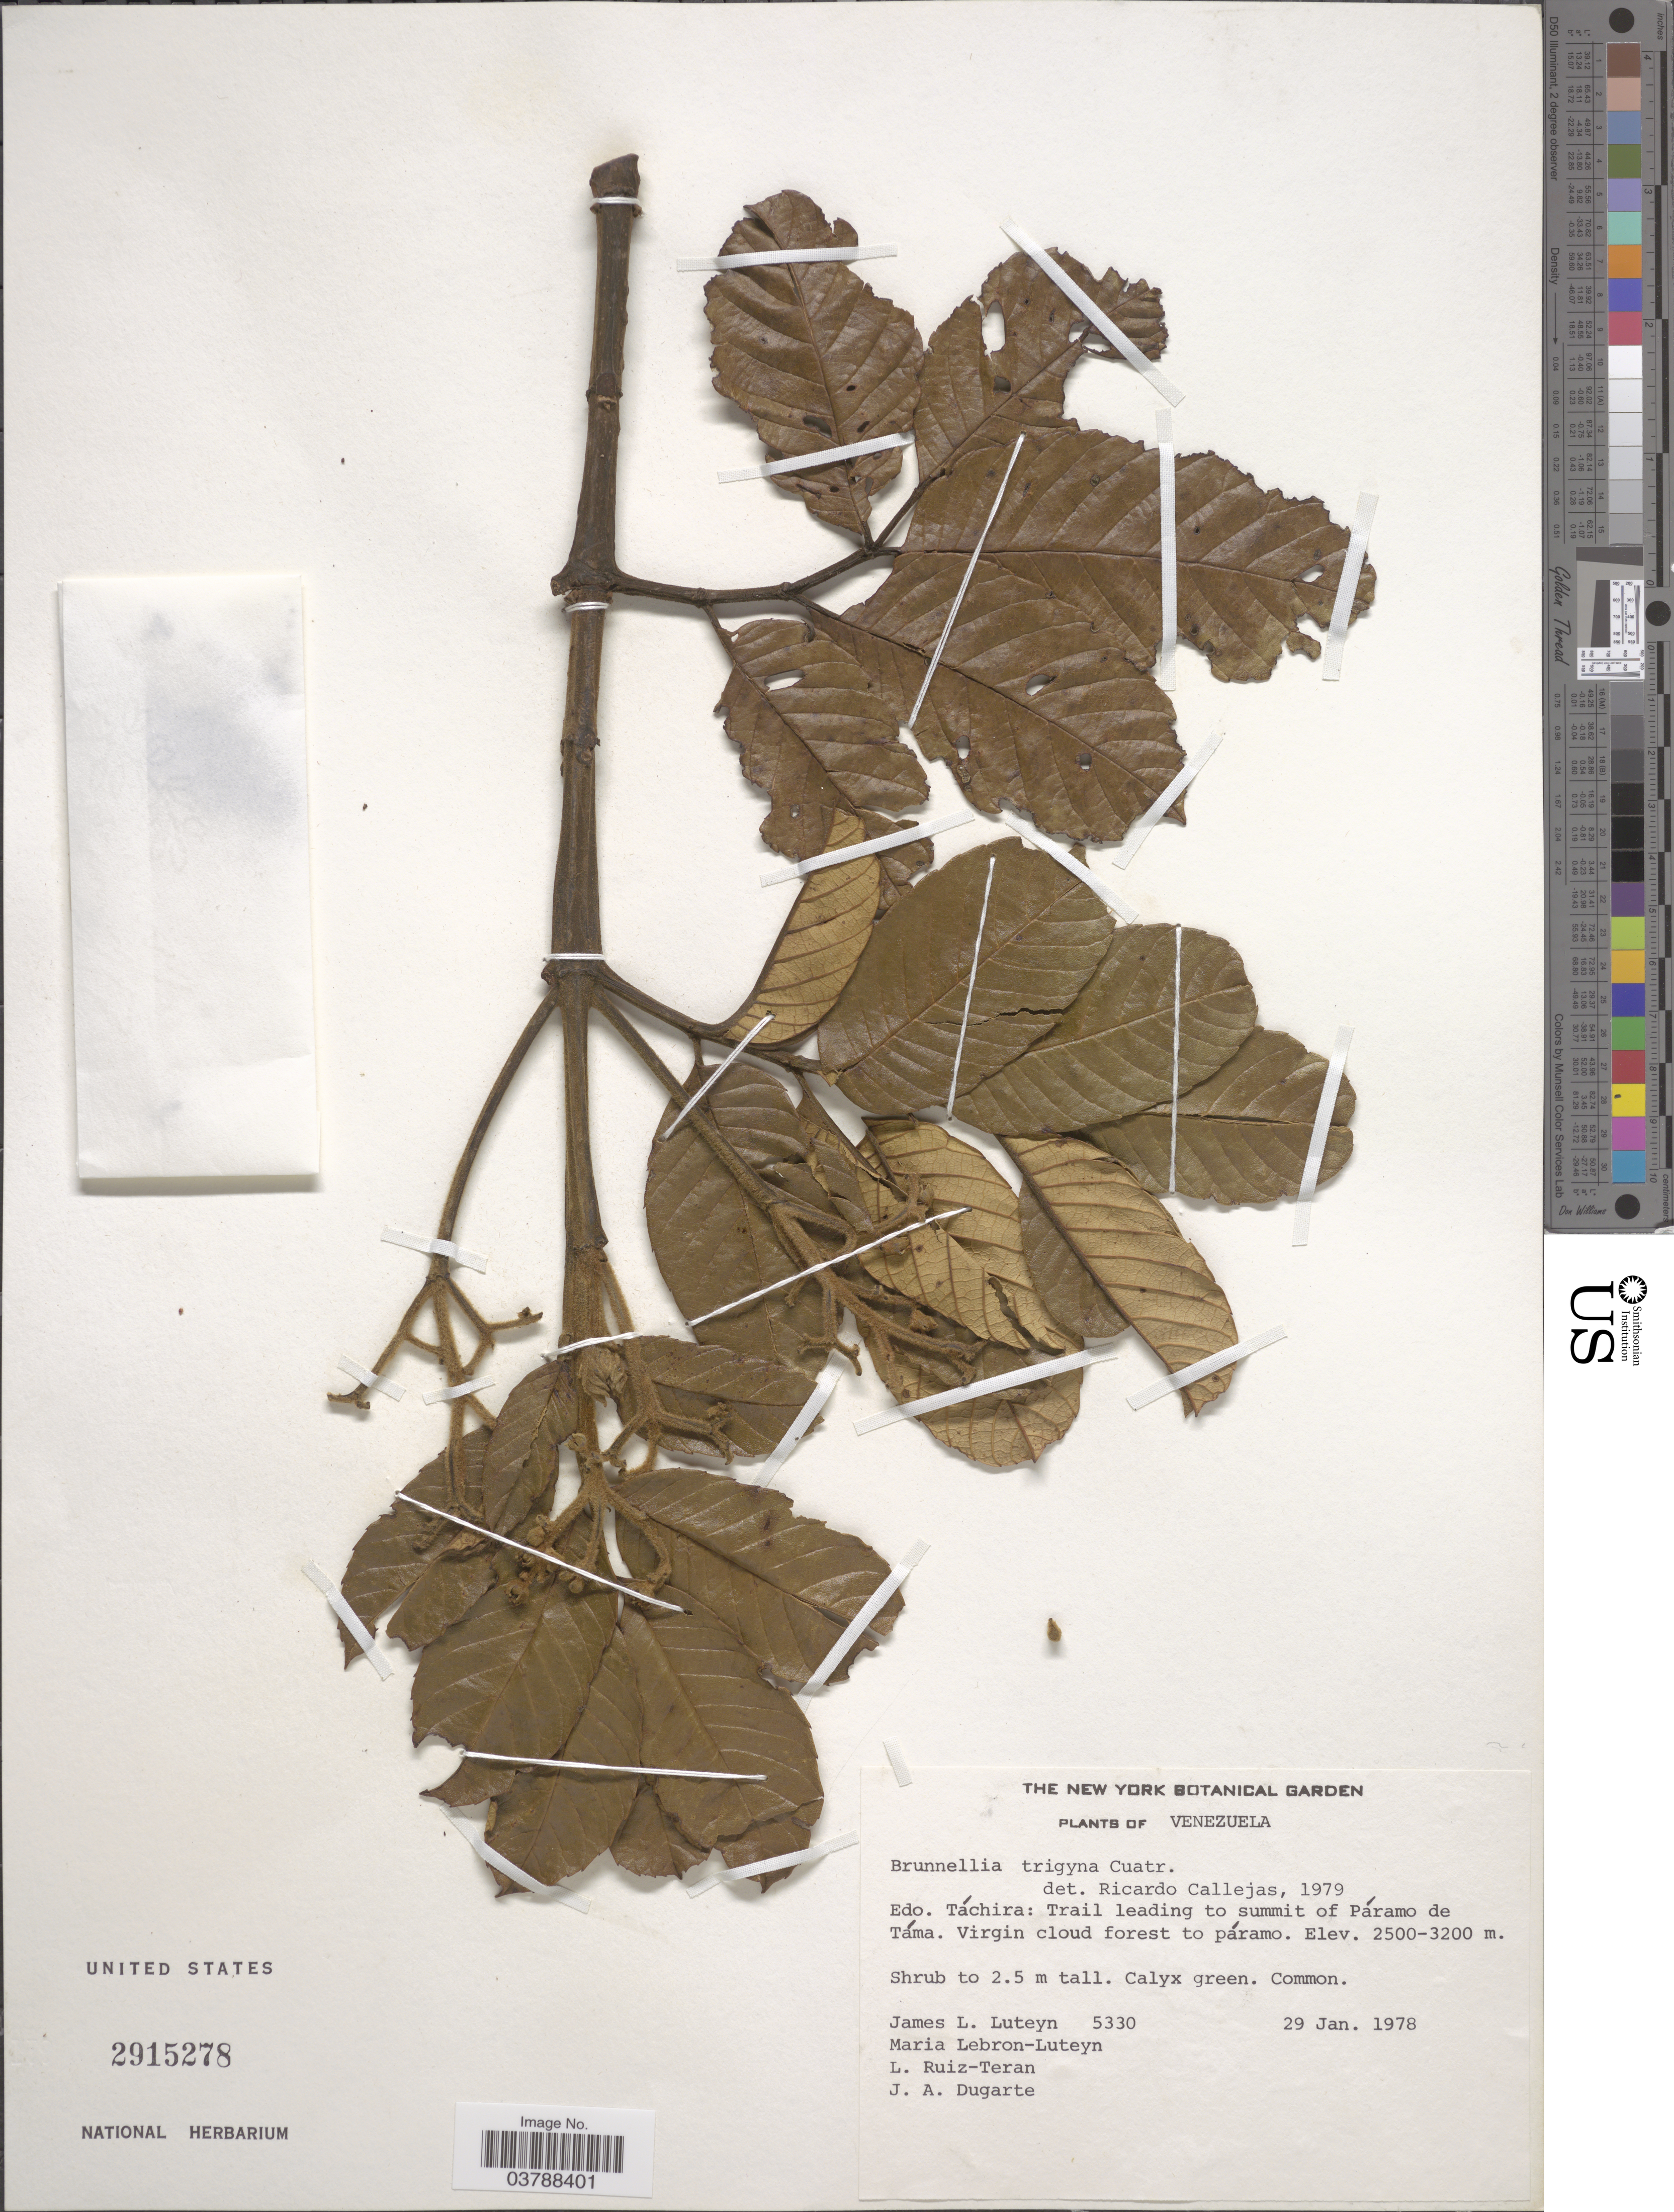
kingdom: Plantae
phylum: Tracheophyta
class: Magnoliopsida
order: Oxalidales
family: Brunelliaceae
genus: Brunellia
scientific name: Brunellia trigyna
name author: Cuatrec.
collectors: J. L. Luteyn, M. L. Lebrón-Luteyn, L. E. Ruíz-Terán & J. Dugarte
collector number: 5330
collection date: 1978-01-29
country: Venezuela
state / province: Tachira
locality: Edo Táchira: Trail leading to summit of Páramo de Táma. Virgin cloud forest to páramo.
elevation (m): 2500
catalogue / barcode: US 2915278